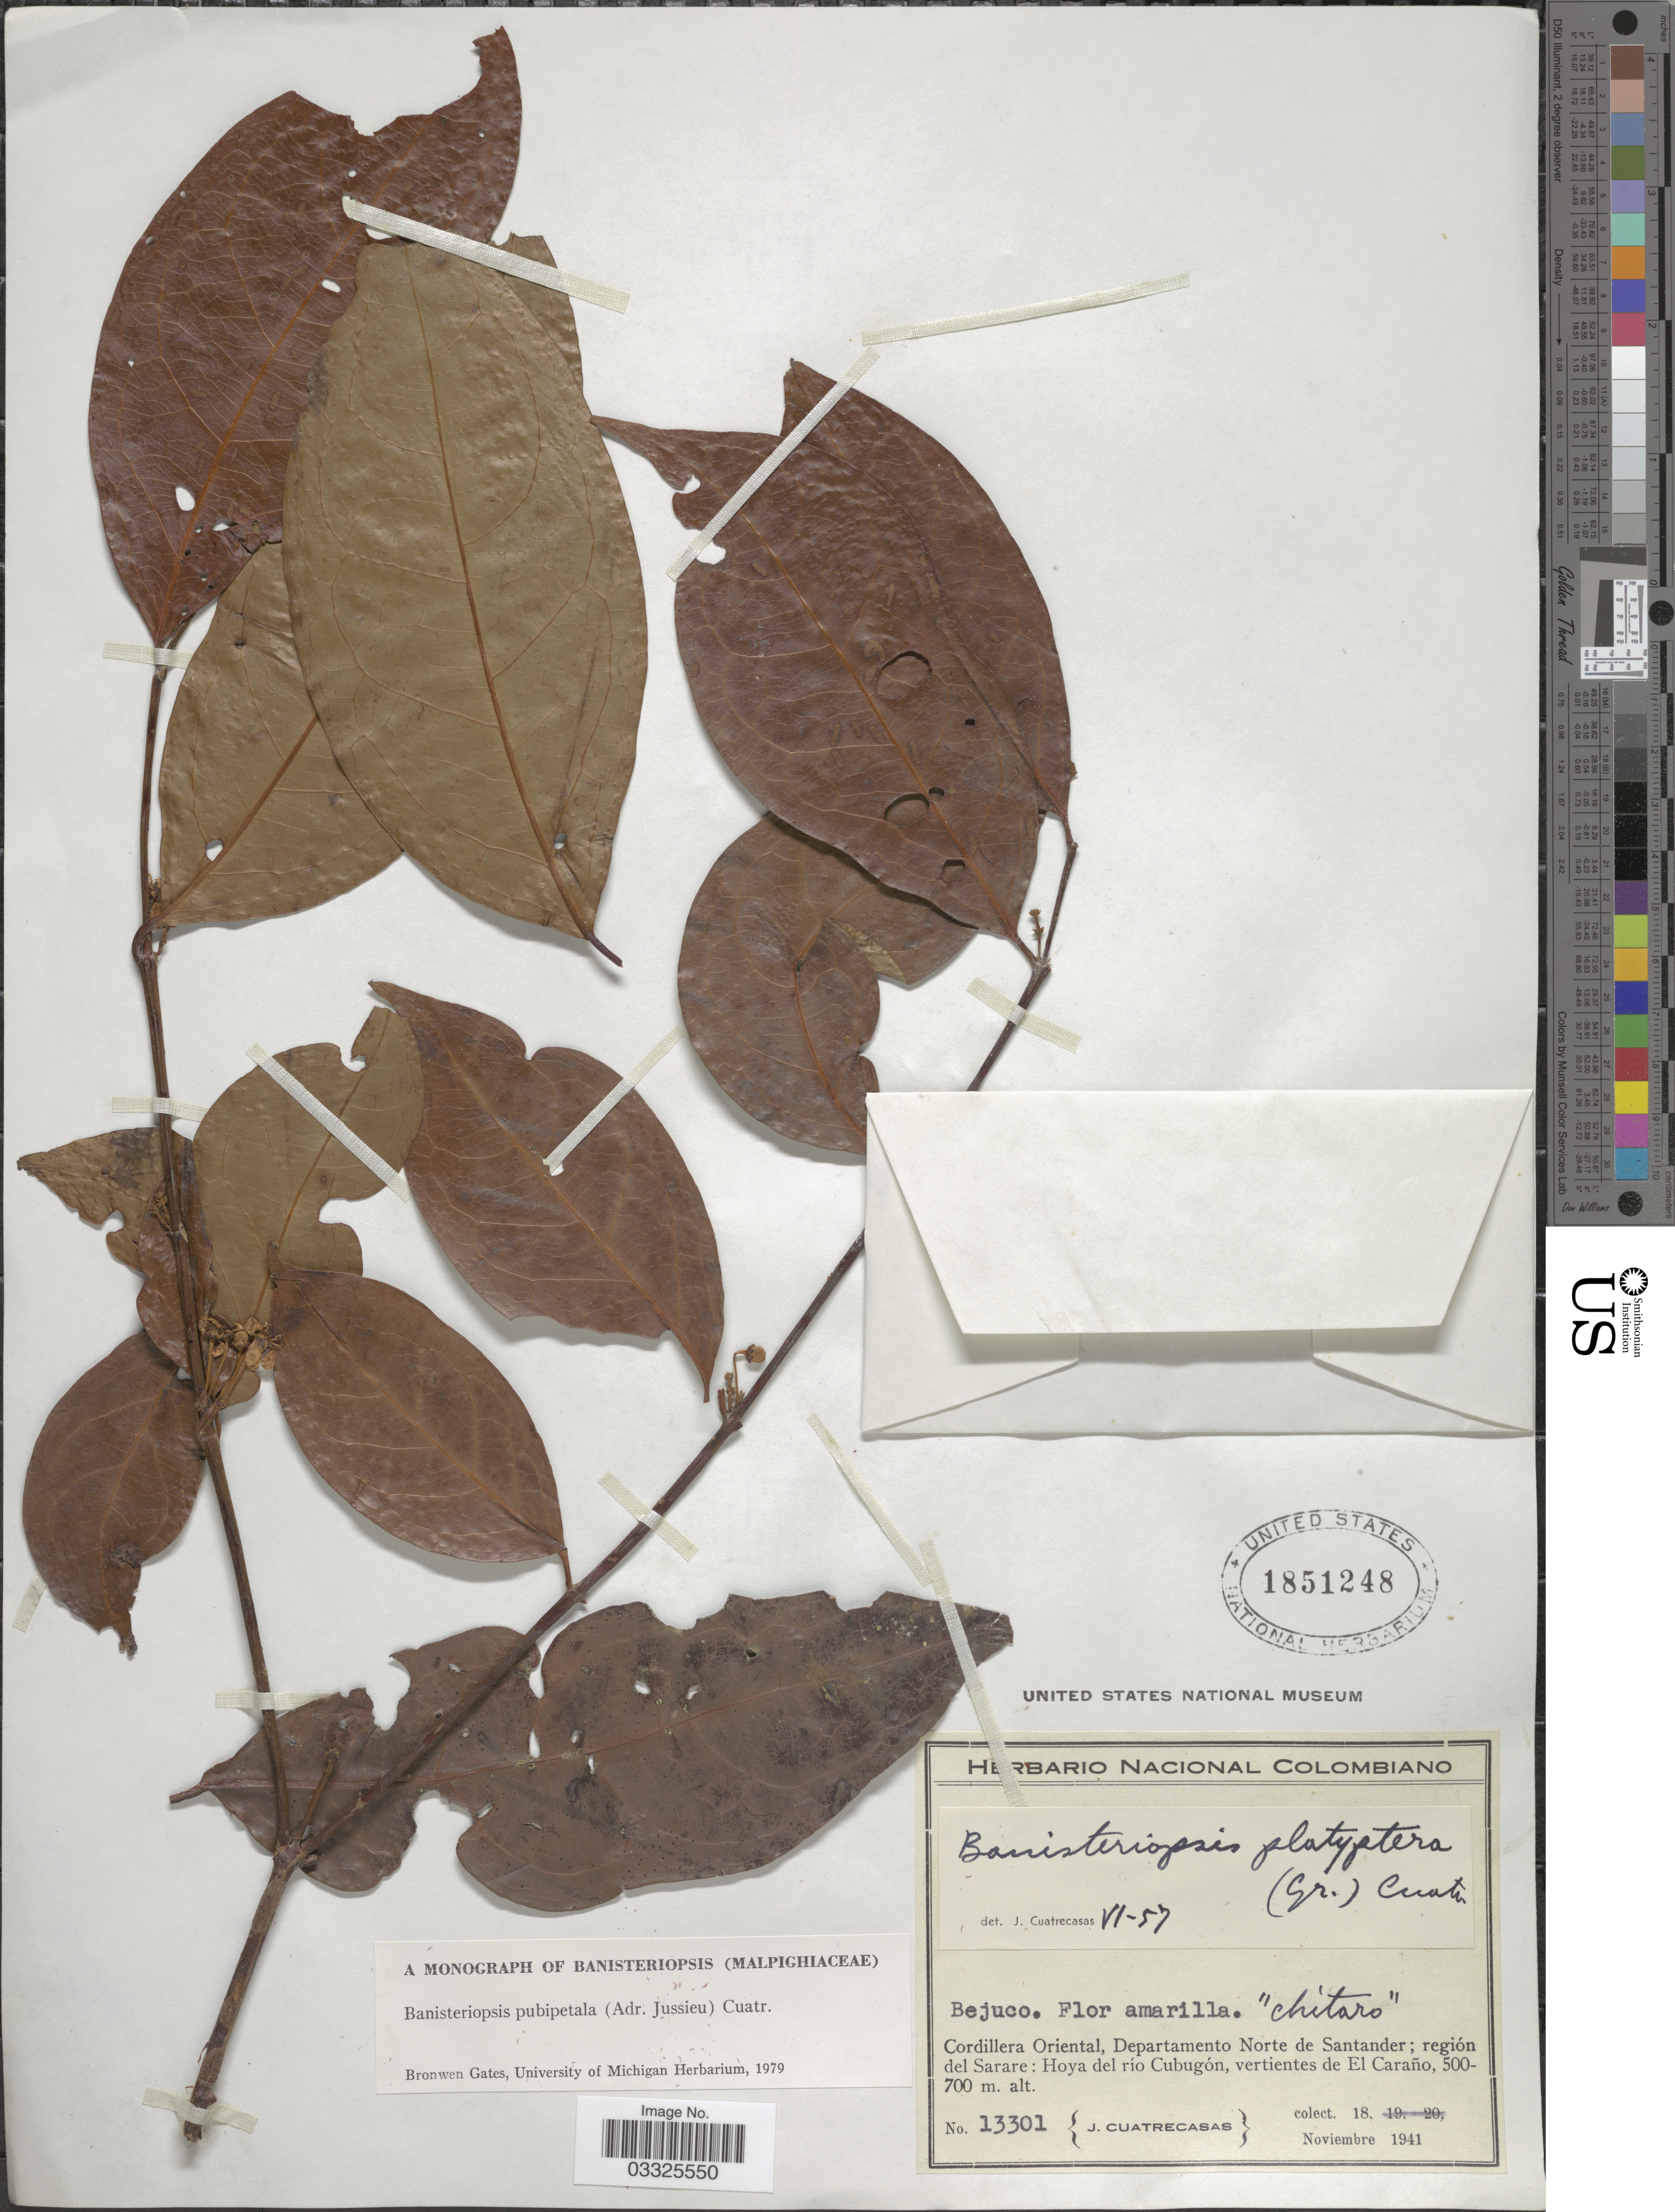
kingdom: Plantae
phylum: Tracheophyta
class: Magnoliopsida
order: Malpighiales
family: Malpighiaceae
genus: Banisteriopsis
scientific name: Banisteriopsis pubipetala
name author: (A. Juss.) Cuatrec.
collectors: J. Cuatrecasas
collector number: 13301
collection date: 1941-11-18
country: Colombia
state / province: Norte de Santander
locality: Cordillera Oriental, Departamento Norte de Santander; región del Sarare: Hoya del río Cubugón, vertientes de El Caraño.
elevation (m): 500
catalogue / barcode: US 1851248